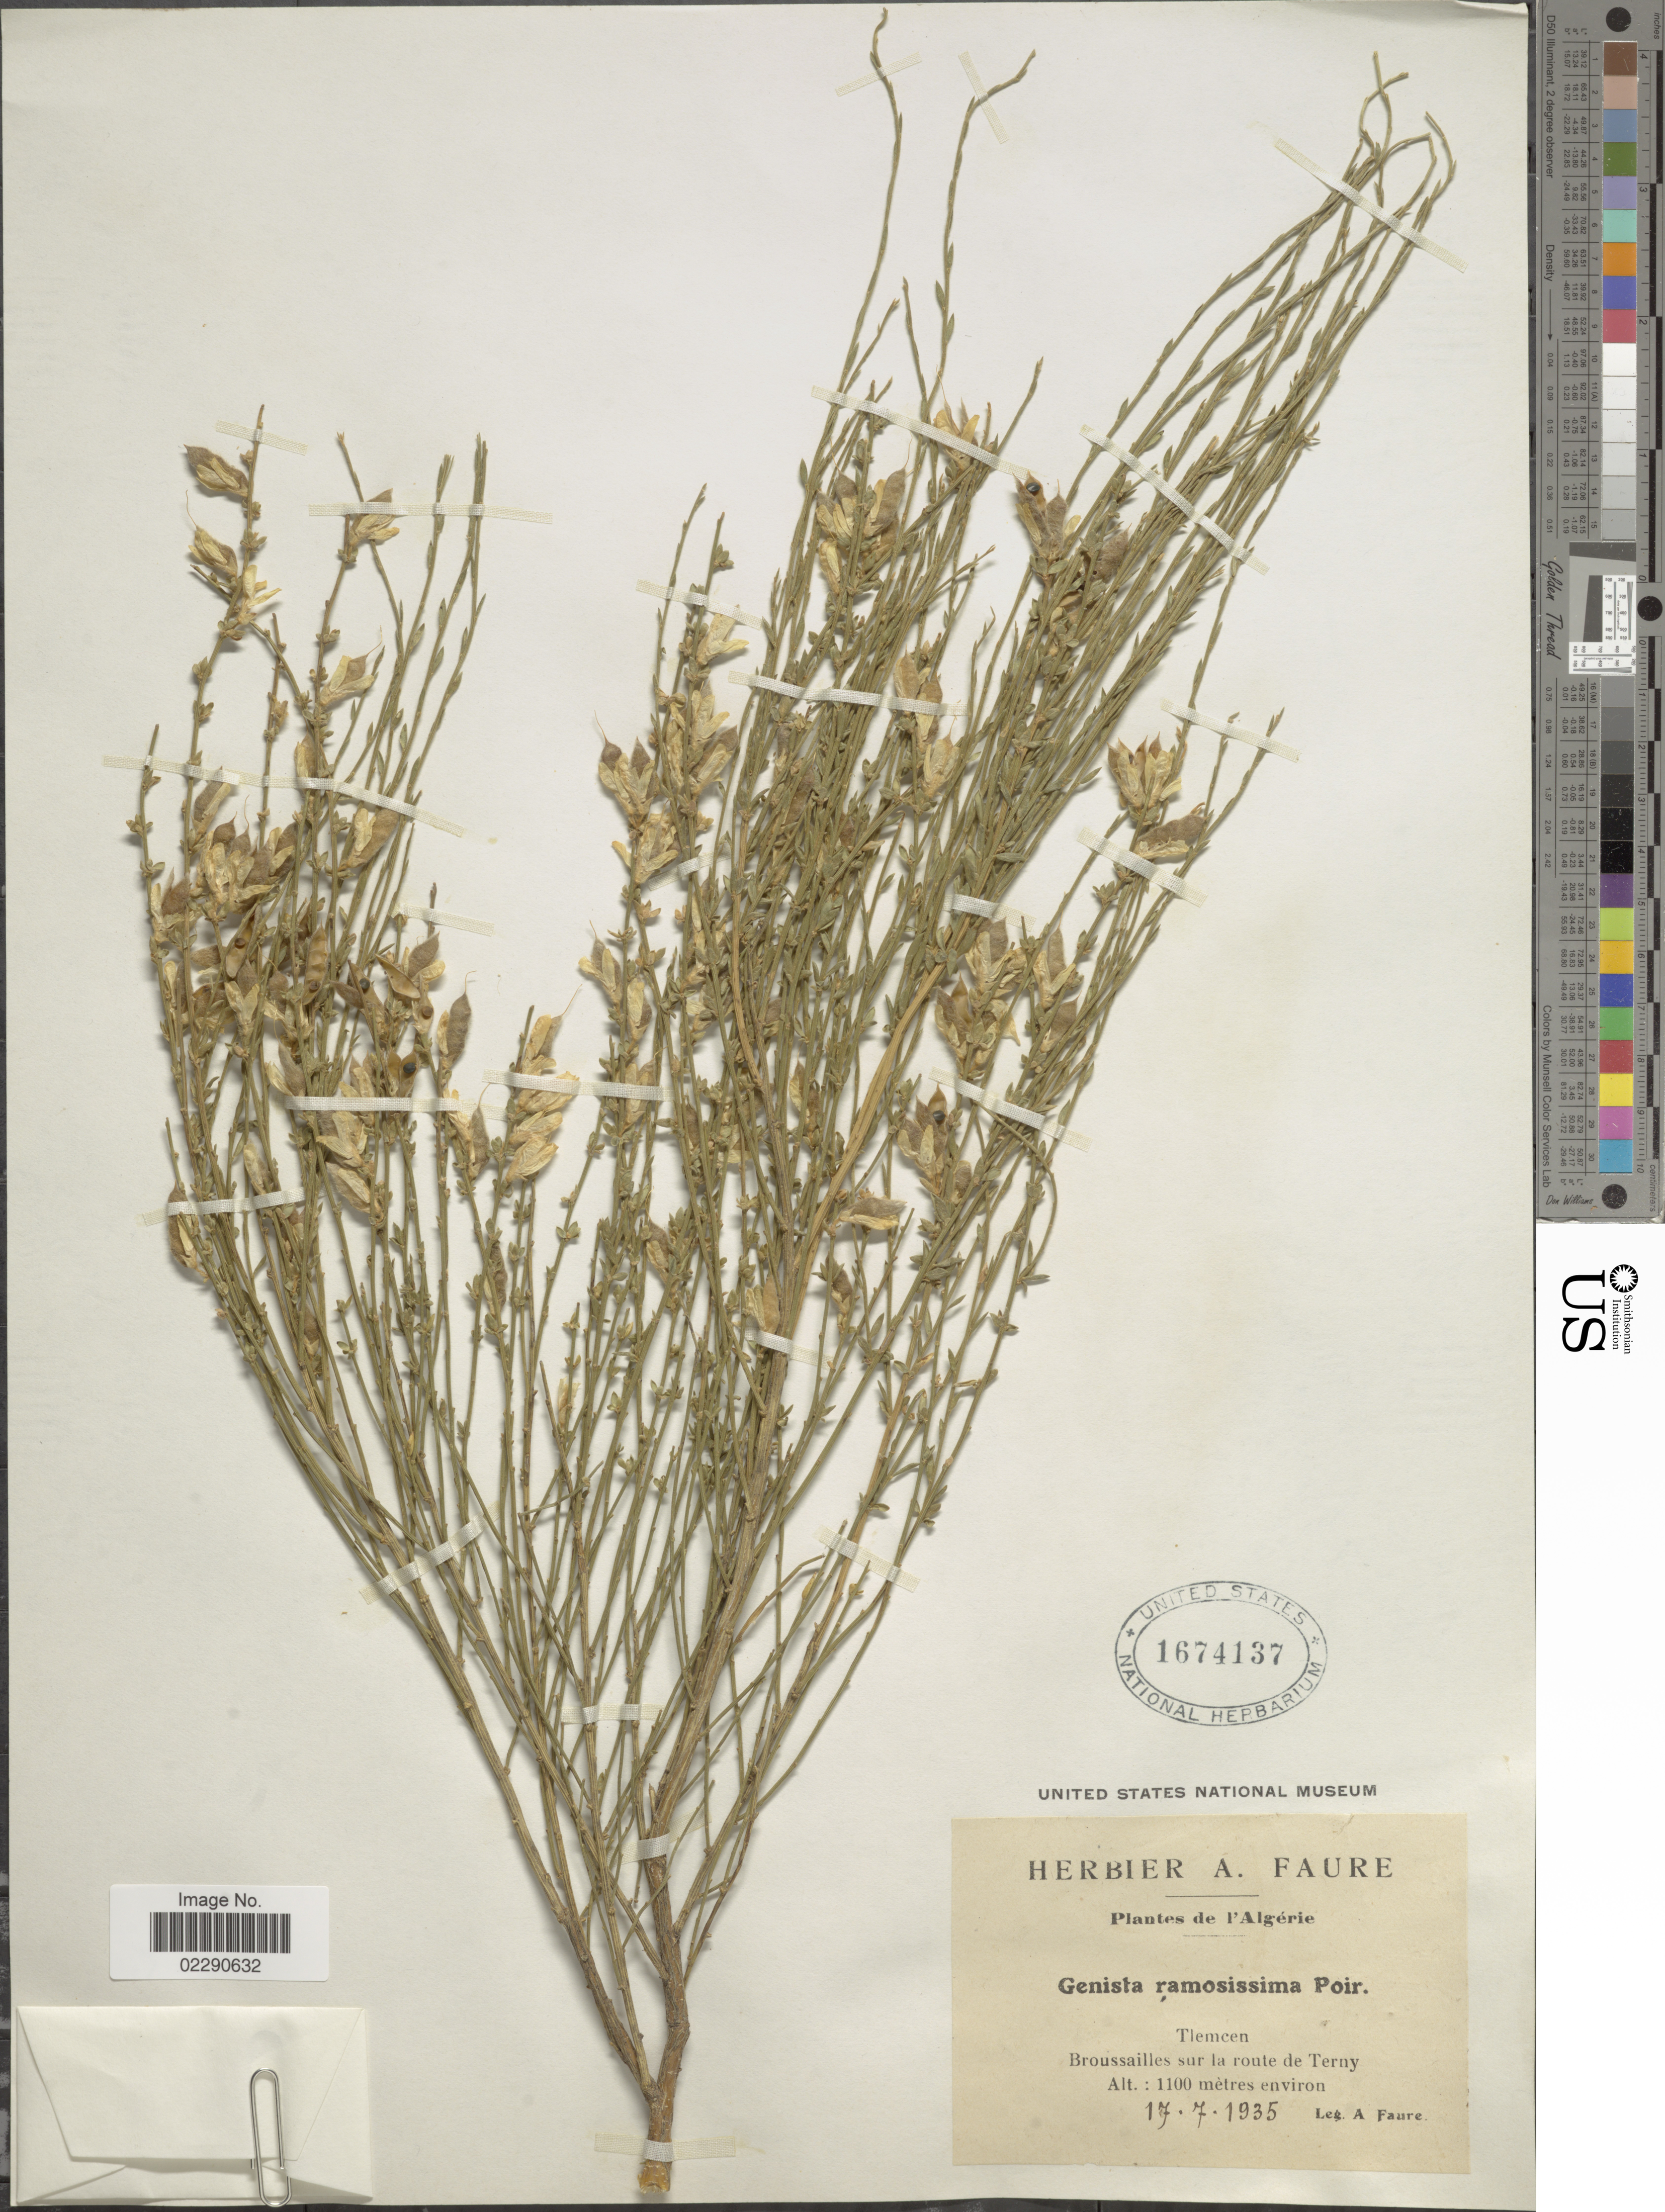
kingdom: Plantae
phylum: Tracheophyta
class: Magnoliopsida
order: Fabales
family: Fabaceae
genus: Genista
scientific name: Genista ramosissima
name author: (Desf.) Poir.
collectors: A. Faure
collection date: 1935-07-17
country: Algeria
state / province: Tlemcen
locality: Broussailles sur la route de Terny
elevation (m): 1100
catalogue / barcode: US 1674137